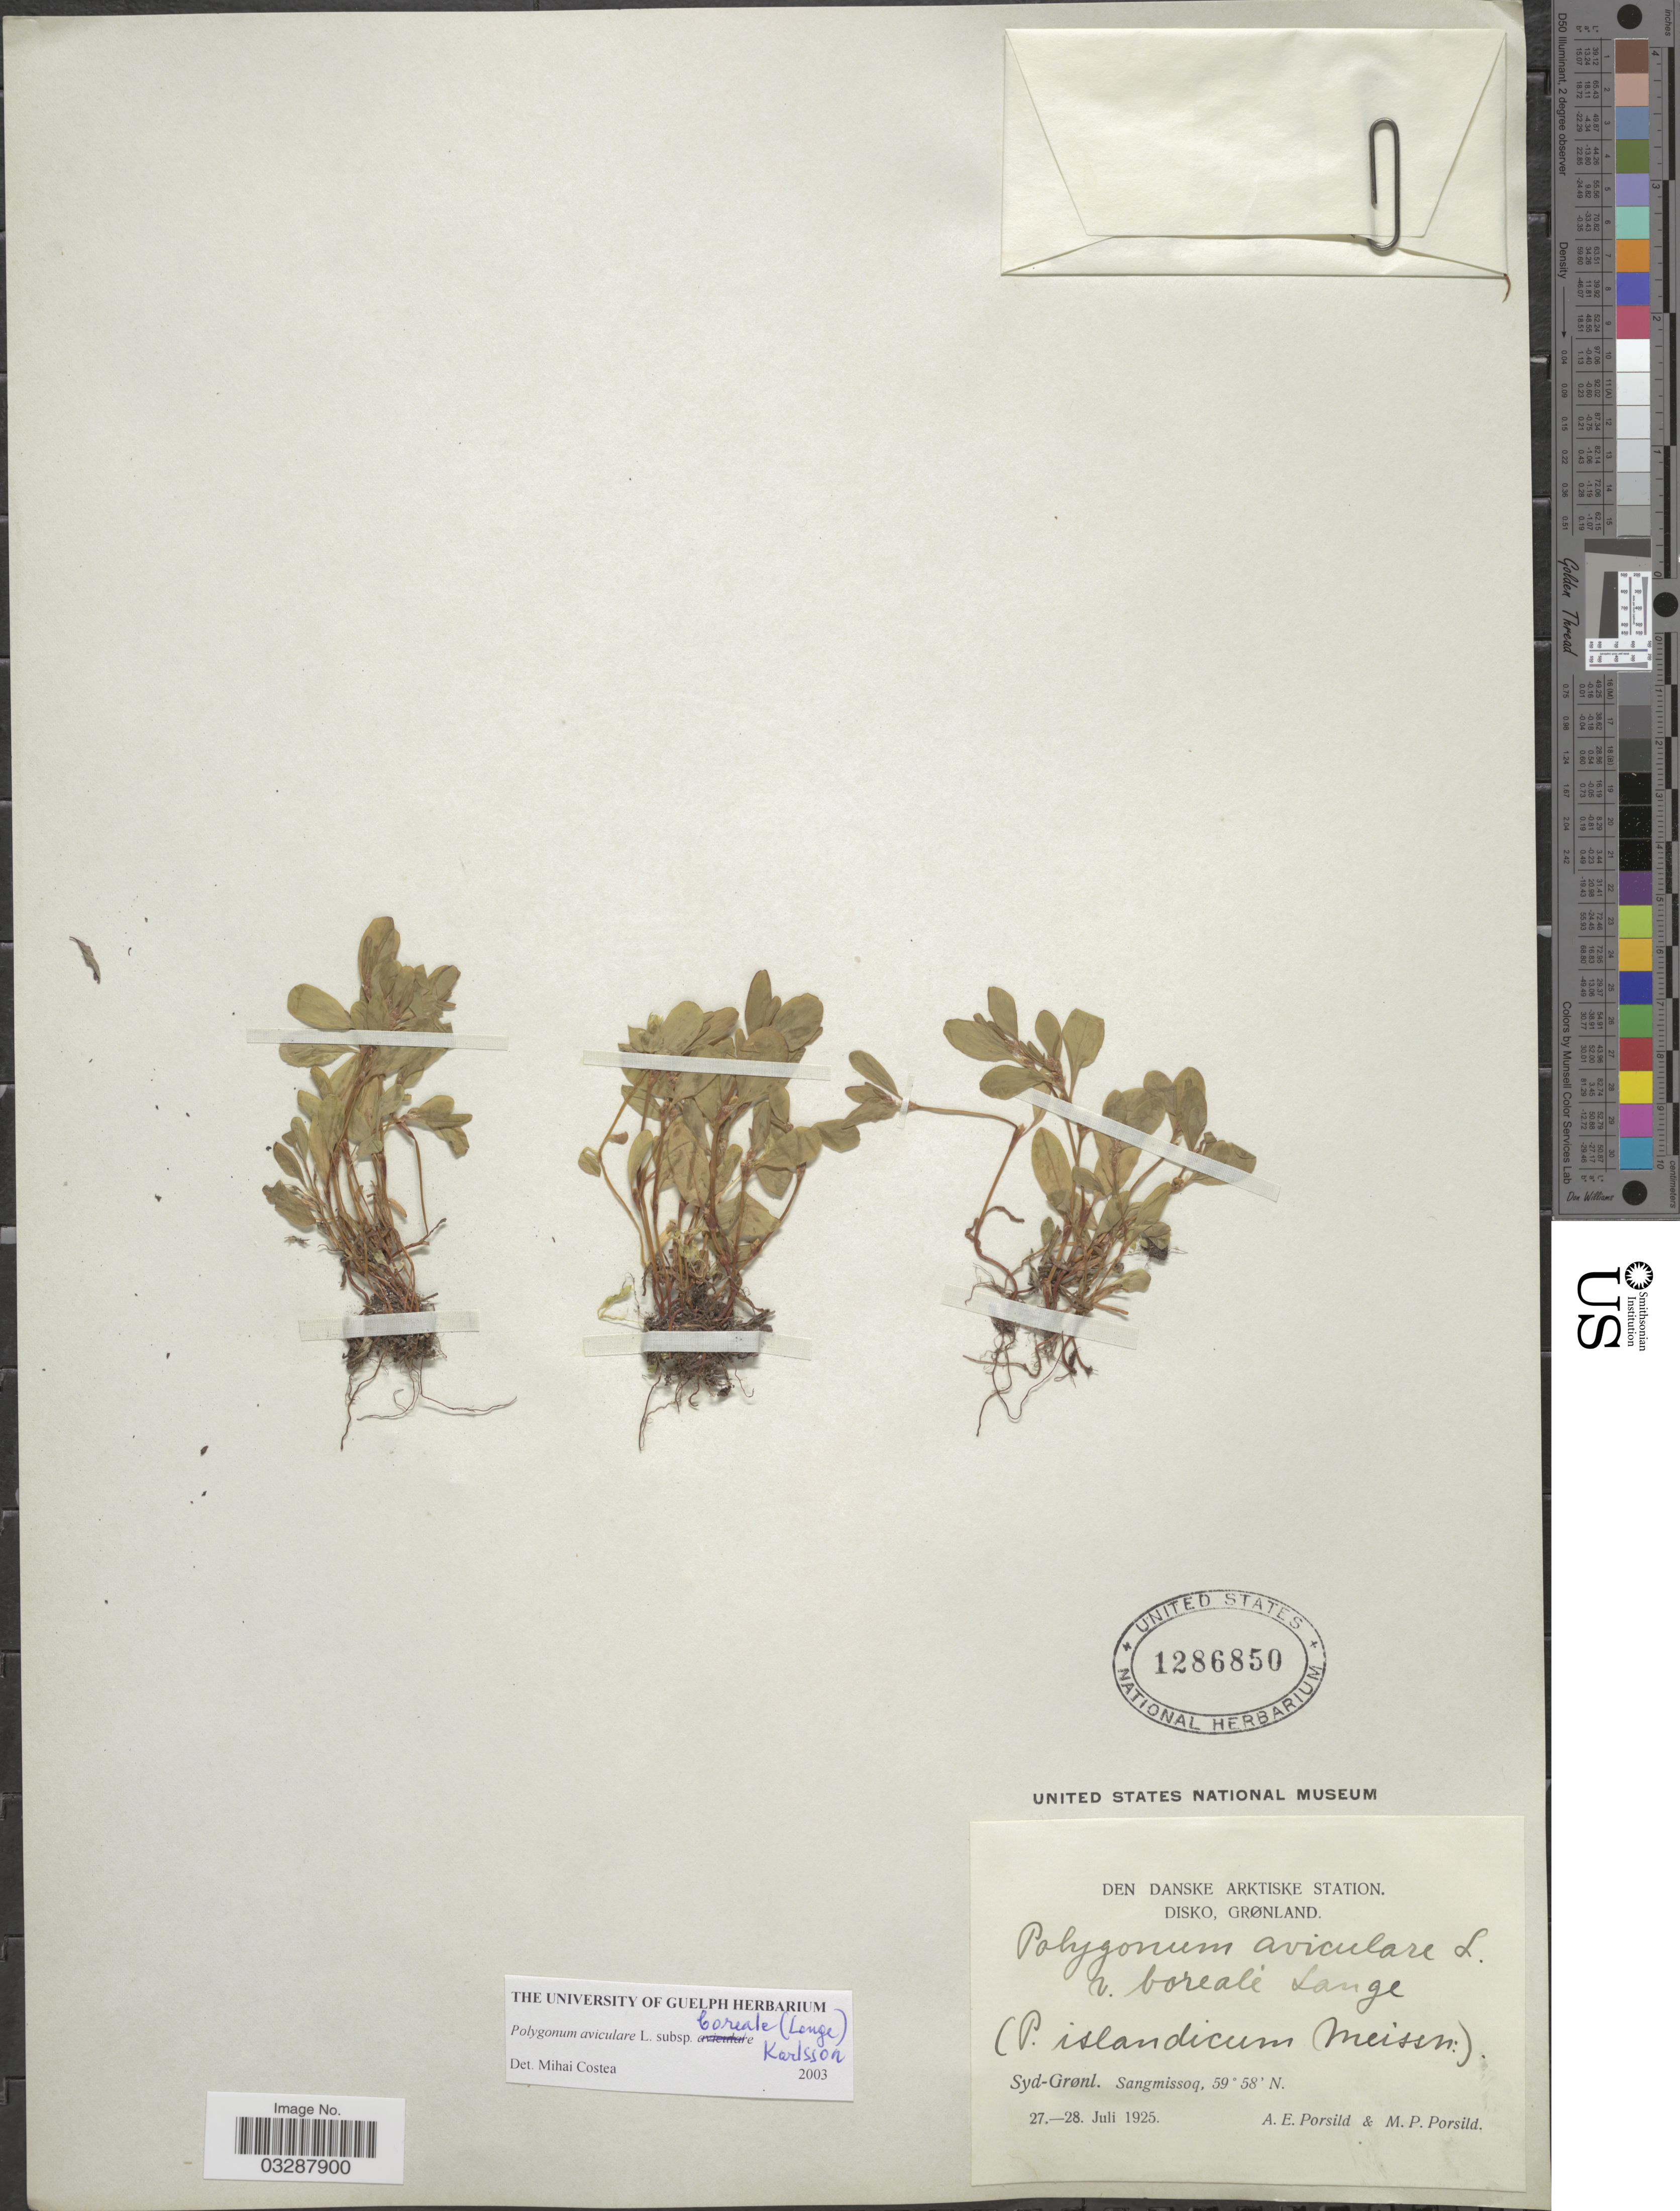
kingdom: Plantae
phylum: Tracheophyta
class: Magnoliopsida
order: Caryophyllales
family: Polygonaceae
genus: Polygonum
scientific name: Polygonum aviculare subsp. boreale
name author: (Lange) Karlsson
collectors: A. E. Porsild & M. P. Porsild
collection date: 1925-07-27/1925-07-28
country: Greenland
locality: Den Danske Arktiske Station. Disko, Grønland, Syd-Grønl. Sangmissoq.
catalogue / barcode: US 1286850